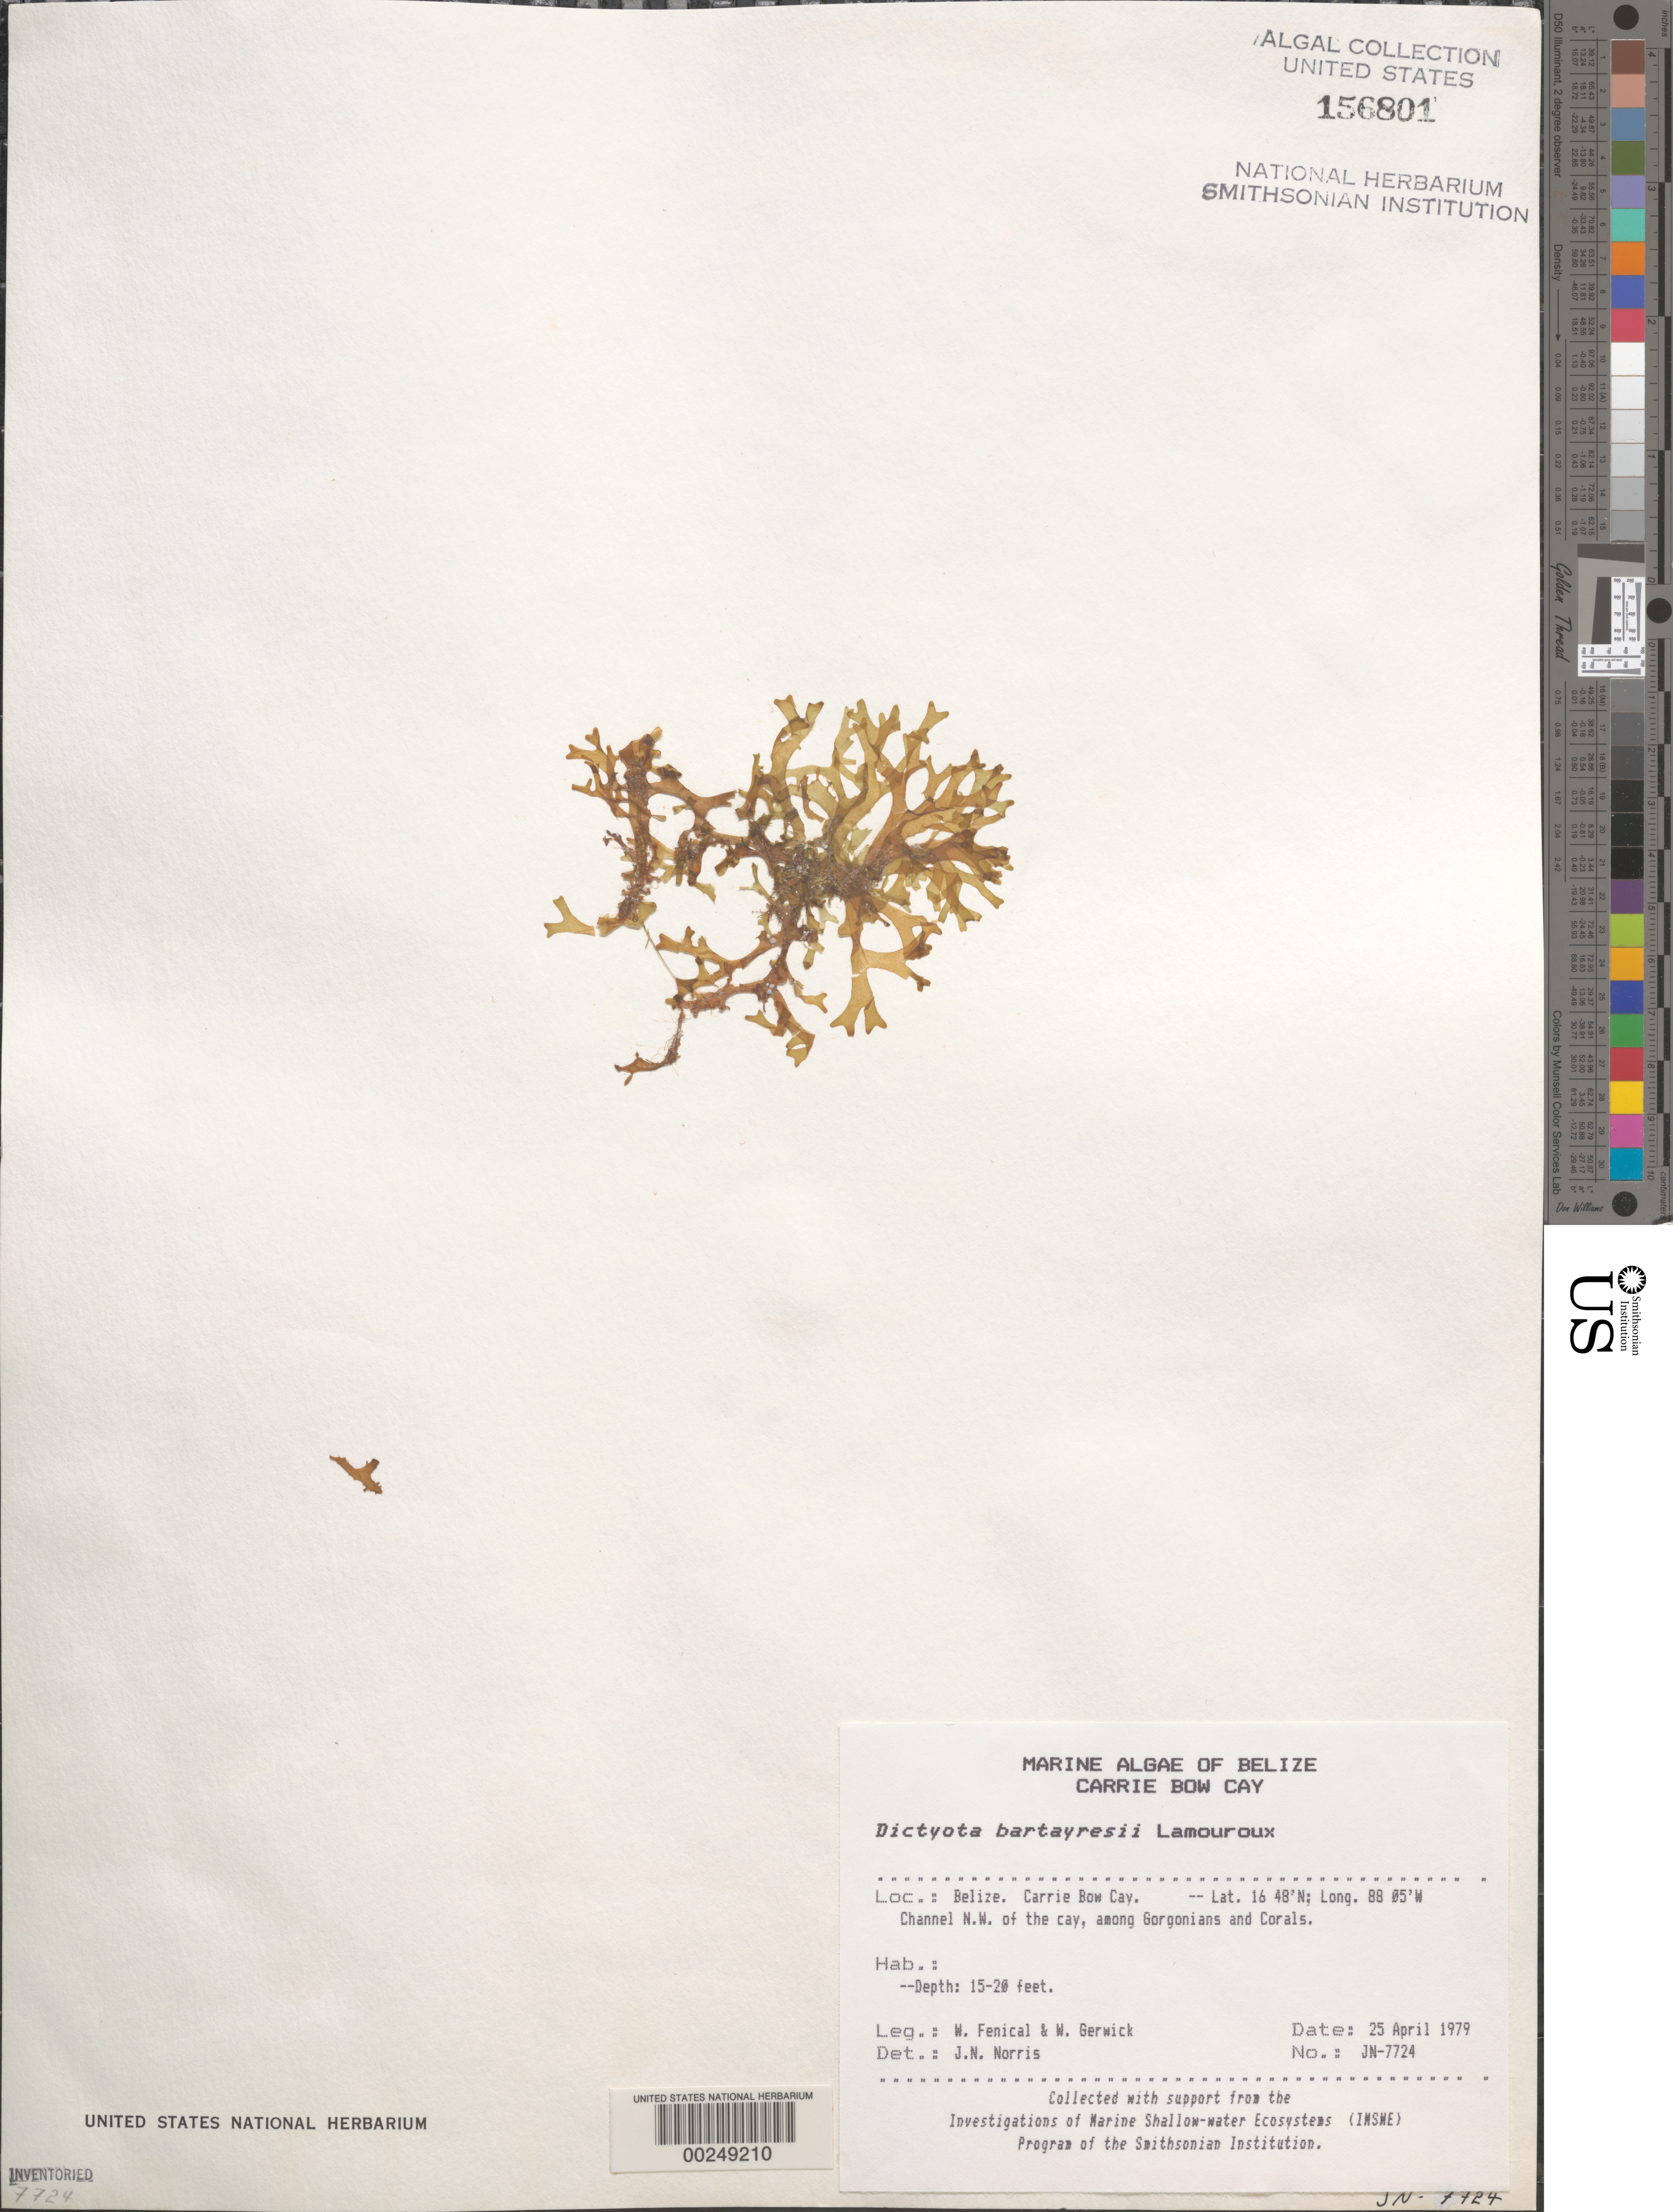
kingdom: Chromista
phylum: Ochrophyta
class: Phaeophyceae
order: Dictyotales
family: Dictyotaceae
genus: Dictyota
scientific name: Dictyota bartayresiana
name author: J.V.Lamouroux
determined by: Norris, James N.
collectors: W. Fenical & W. Gerwick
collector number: JN-7724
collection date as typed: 25 Apr 1979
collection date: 1979-04-25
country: Belize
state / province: Stann Creek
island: Carrie Bow Cay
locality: Northwest of Carrie Bow Cay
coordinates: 16 48'N, 88 05'W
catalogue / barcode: US 156801